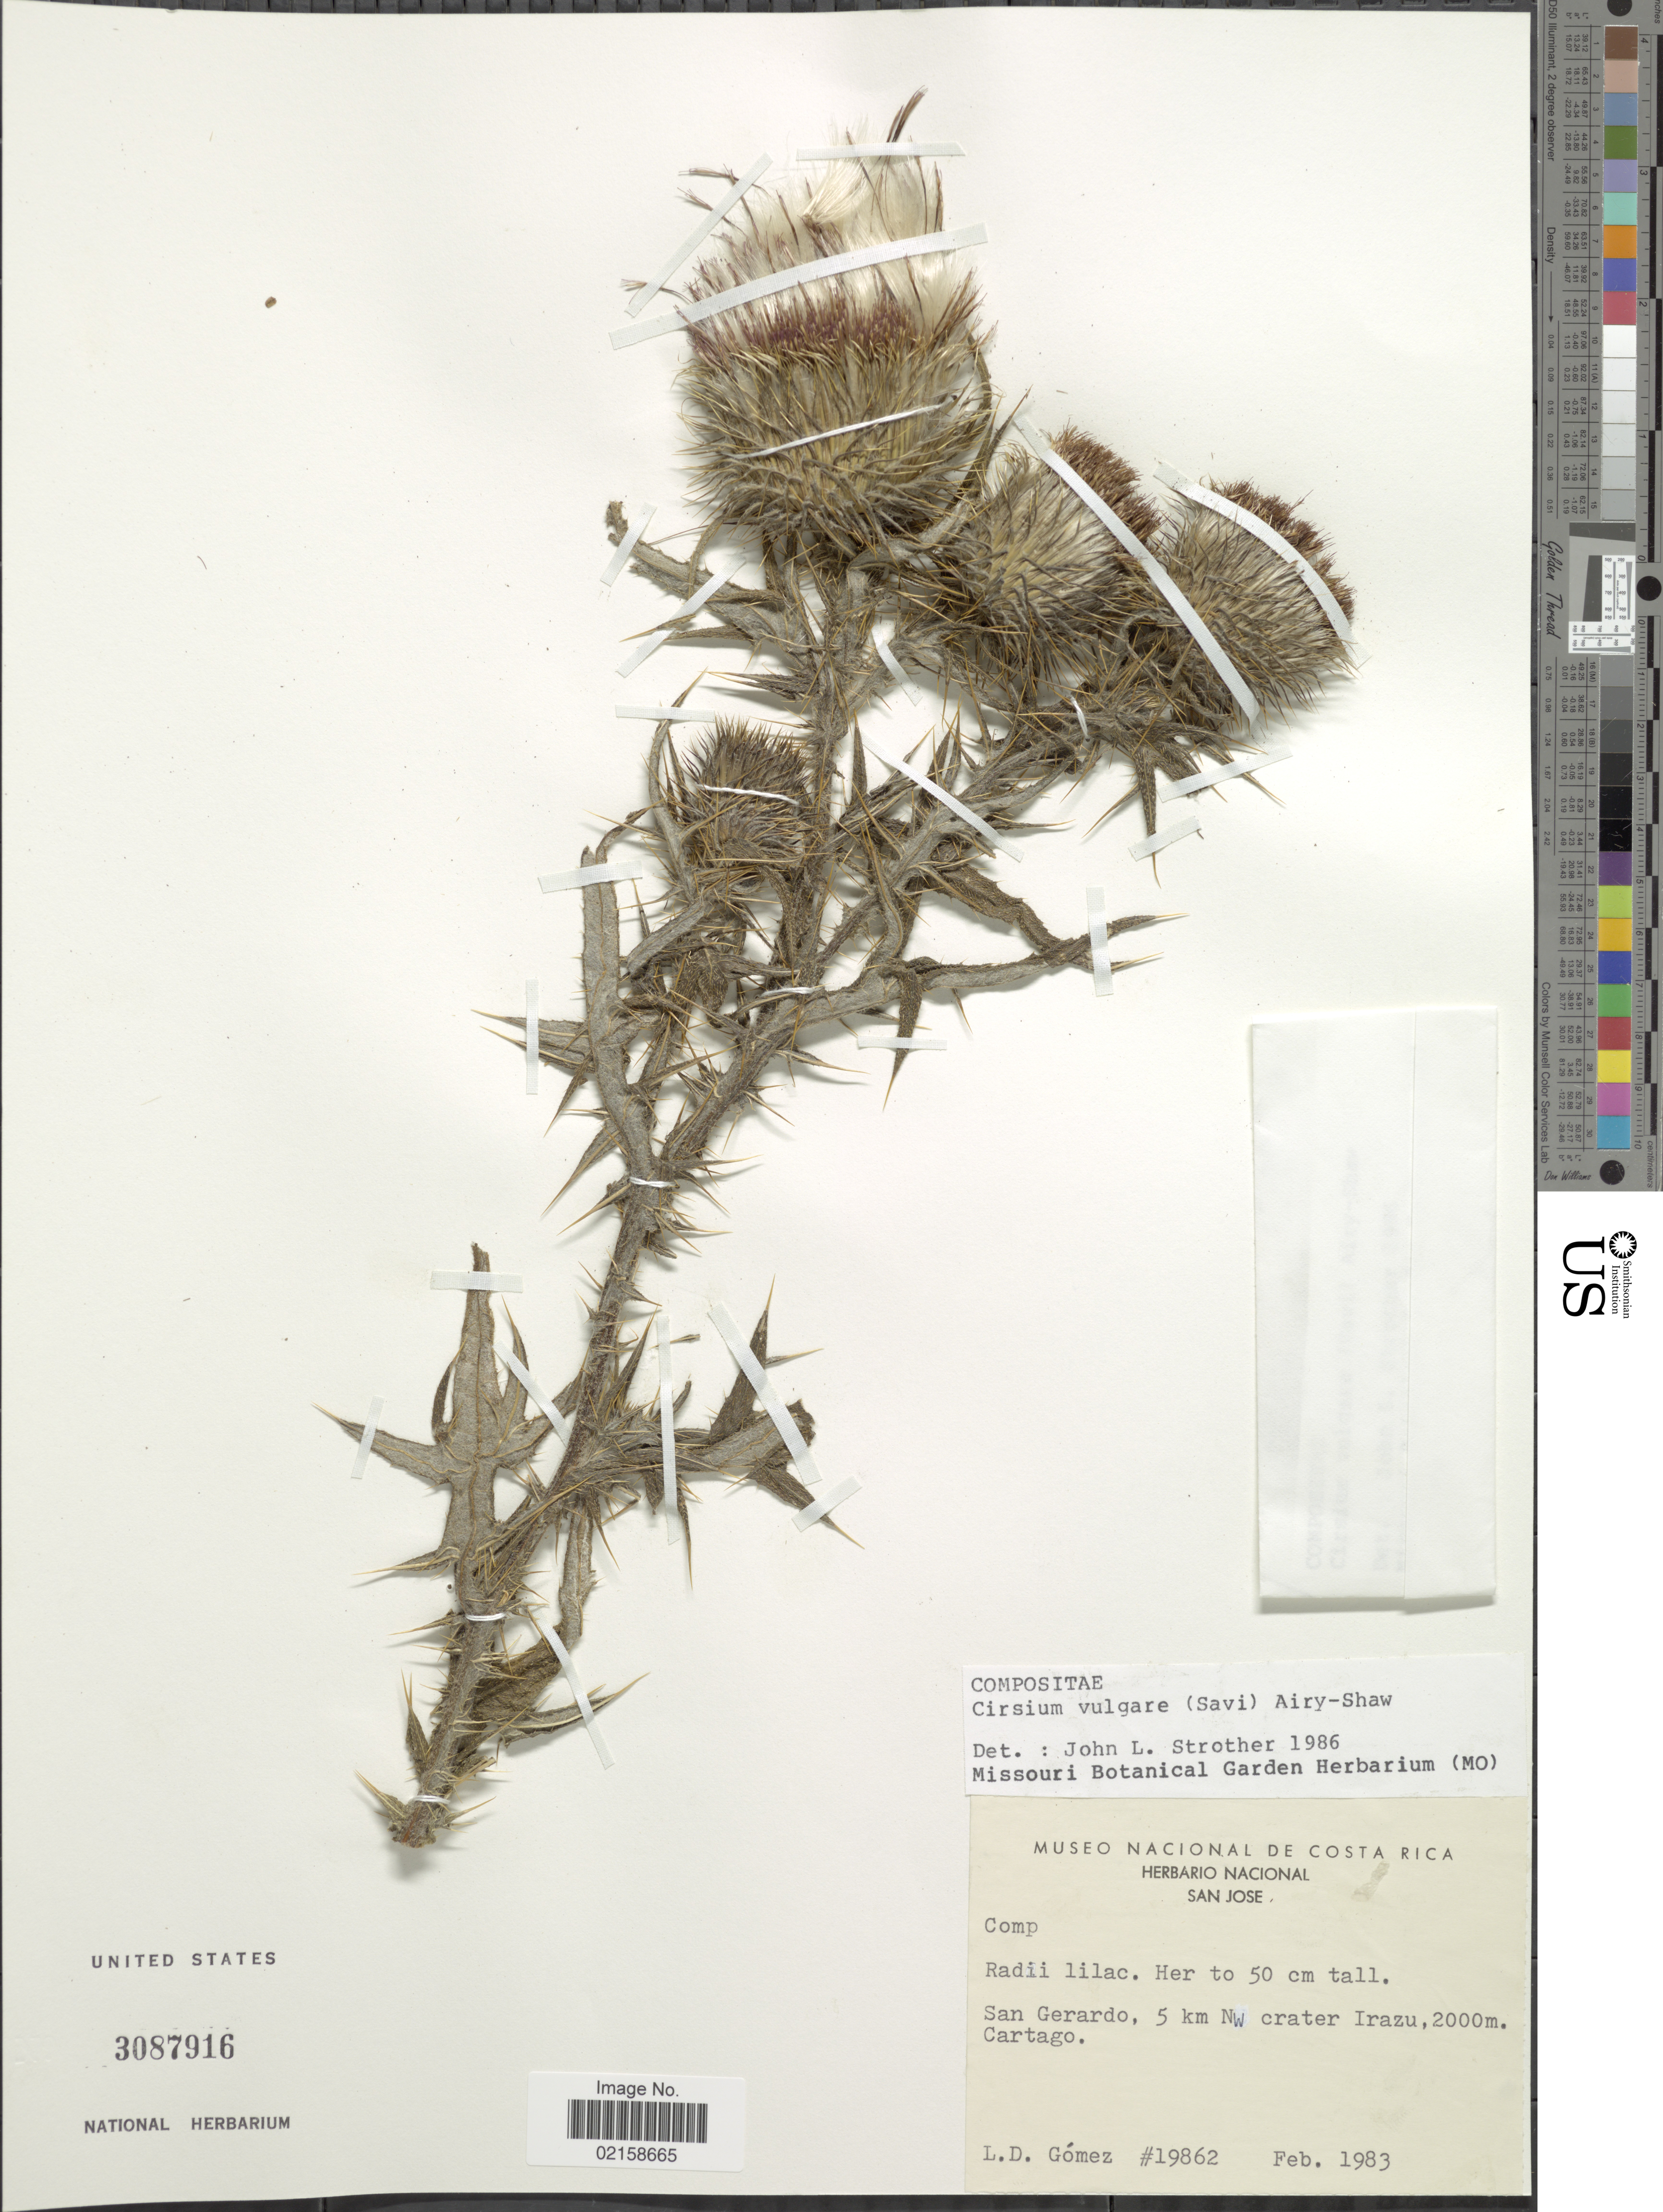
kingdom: Plantae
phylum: Tracheophyta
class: Magnoliopsida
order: Asterales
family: Asteraceae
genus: Cirsium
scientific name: Cirsium vulgare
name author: (Savi) Ten.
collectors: L. Gomez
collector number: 19862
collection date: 1983-02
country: Costa Rica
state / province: Cartago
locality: San Gerardo, 5 km NW crater Irazu.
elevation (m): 2000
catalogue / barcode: US 3087916